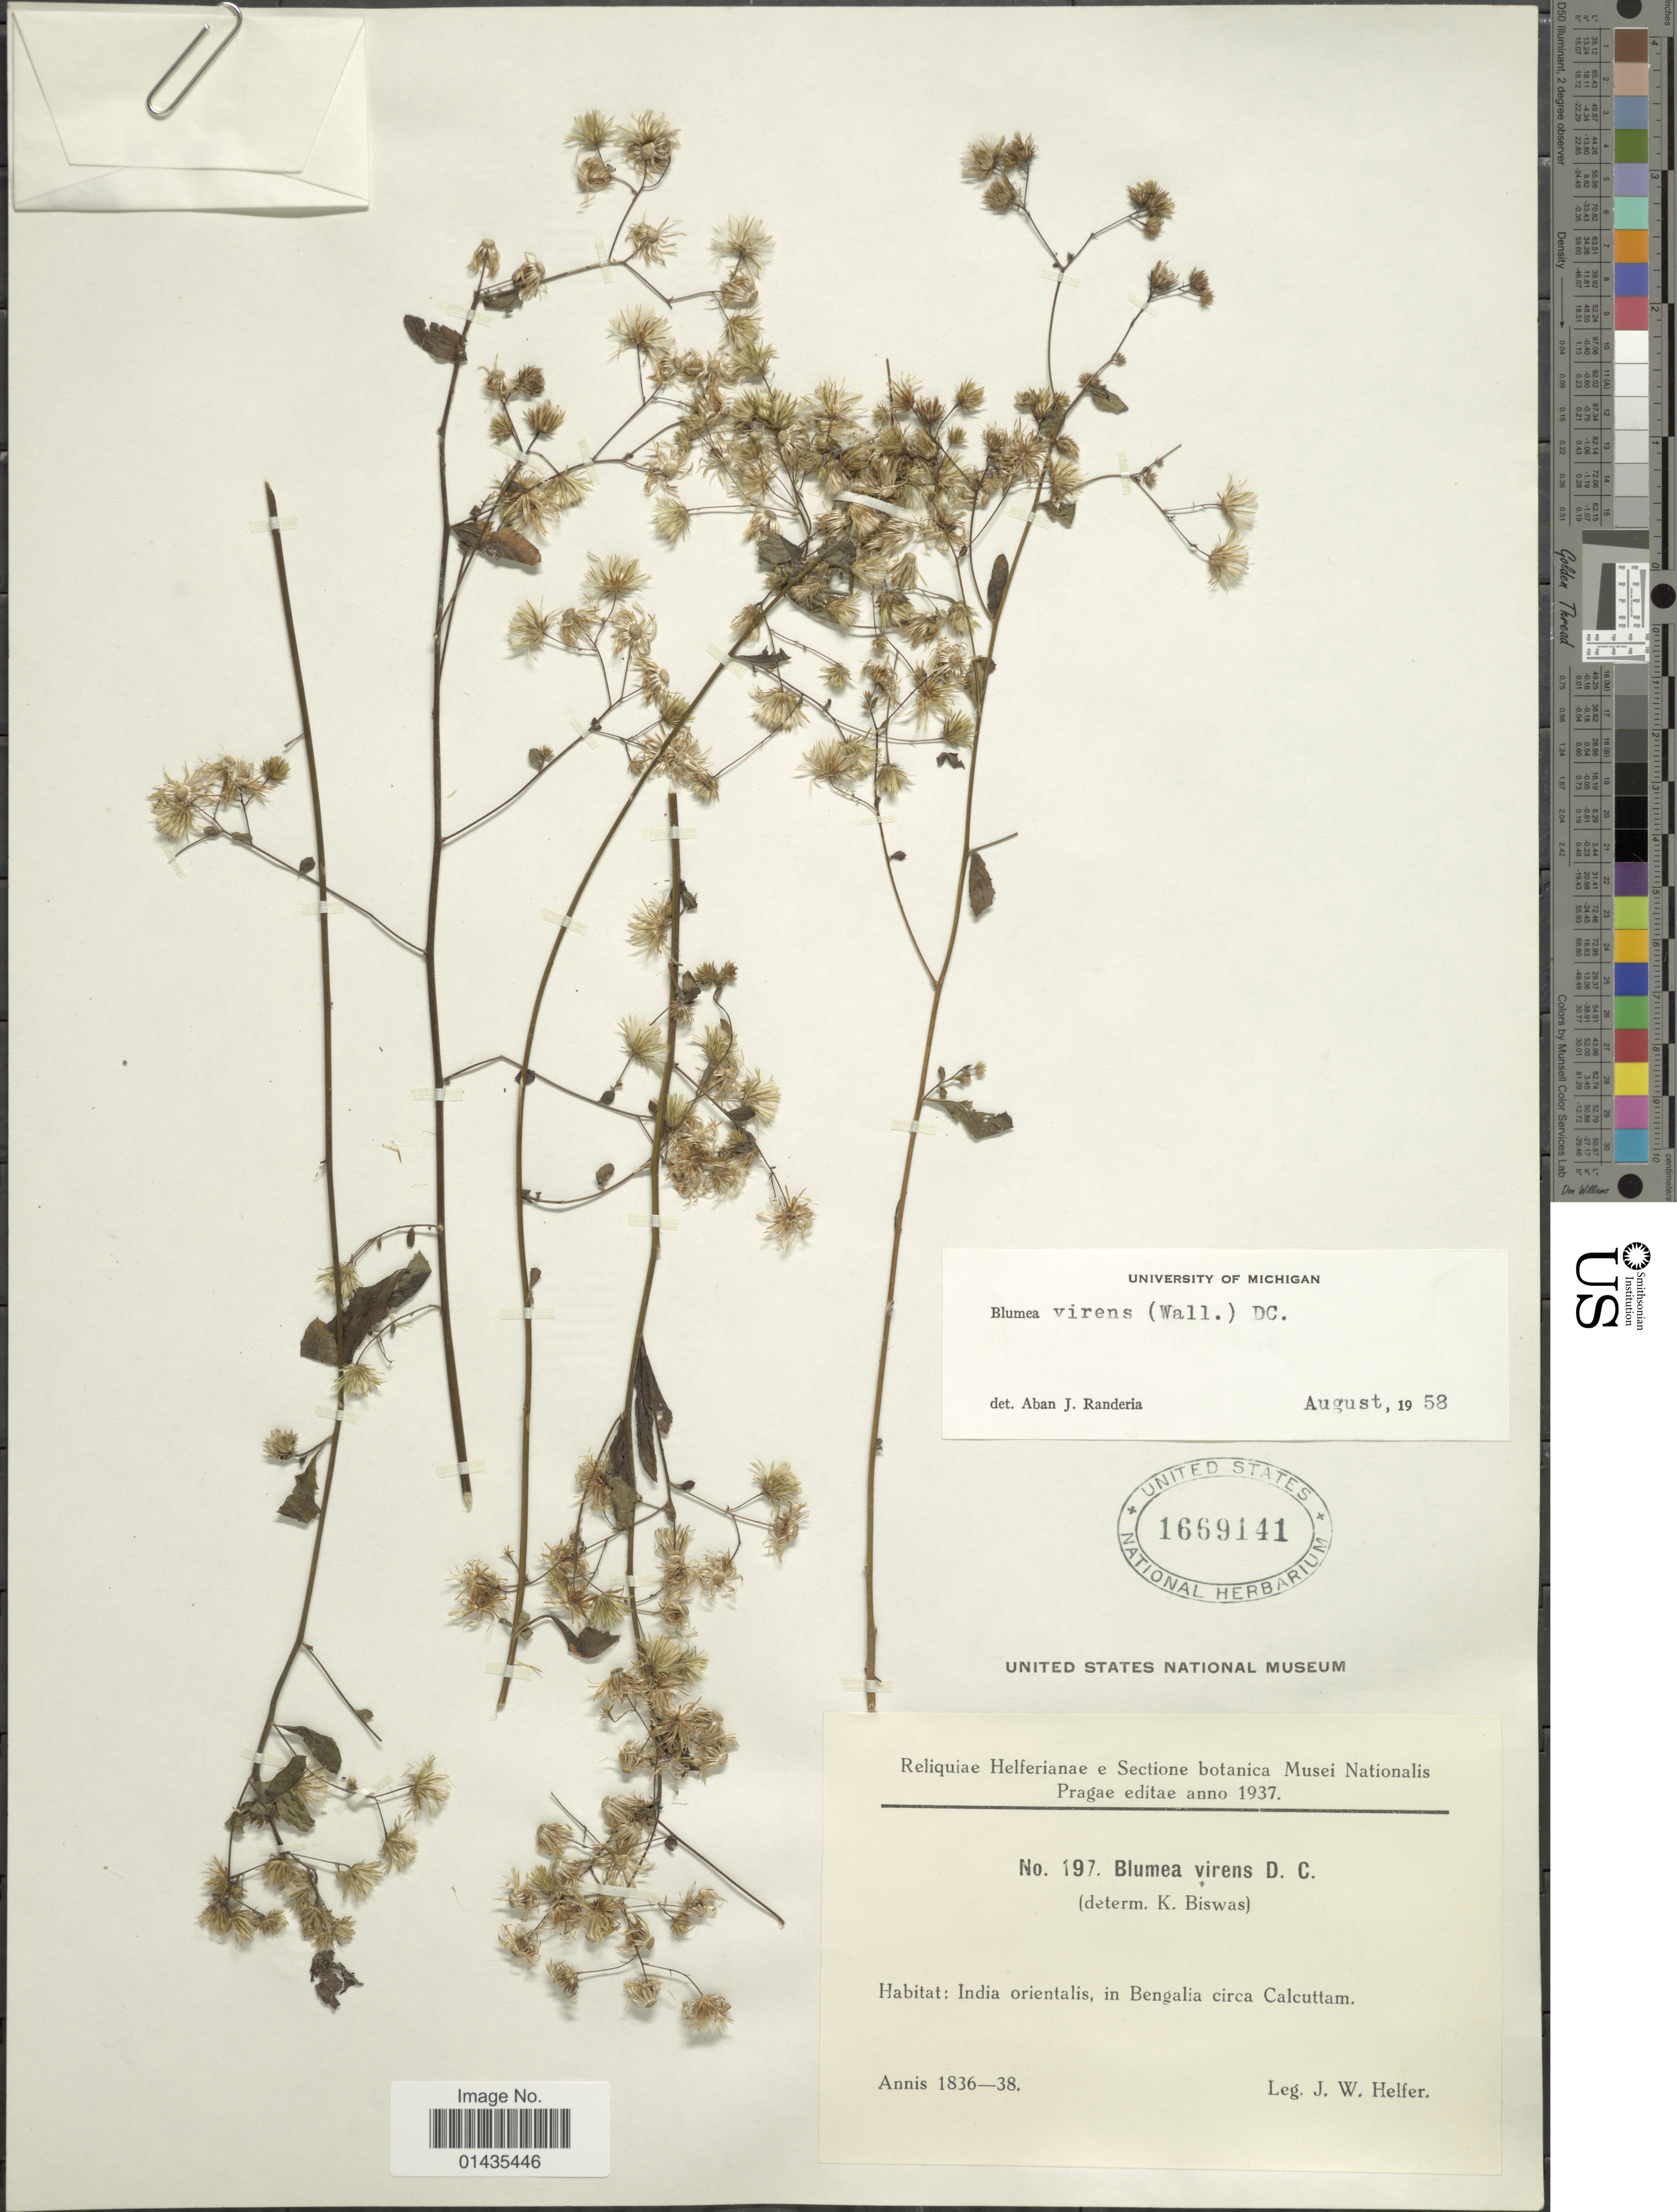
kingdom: Plantae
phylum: Tracheophyta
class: Magnoliopsida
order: Asterales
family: Asteraceae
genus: Blumea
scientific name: Blumea virens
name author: DC.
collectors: J. W. Helfer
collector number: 197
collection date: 1836/1838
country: India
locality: Bengalia circa Calcuttam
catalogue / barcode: US 1669141